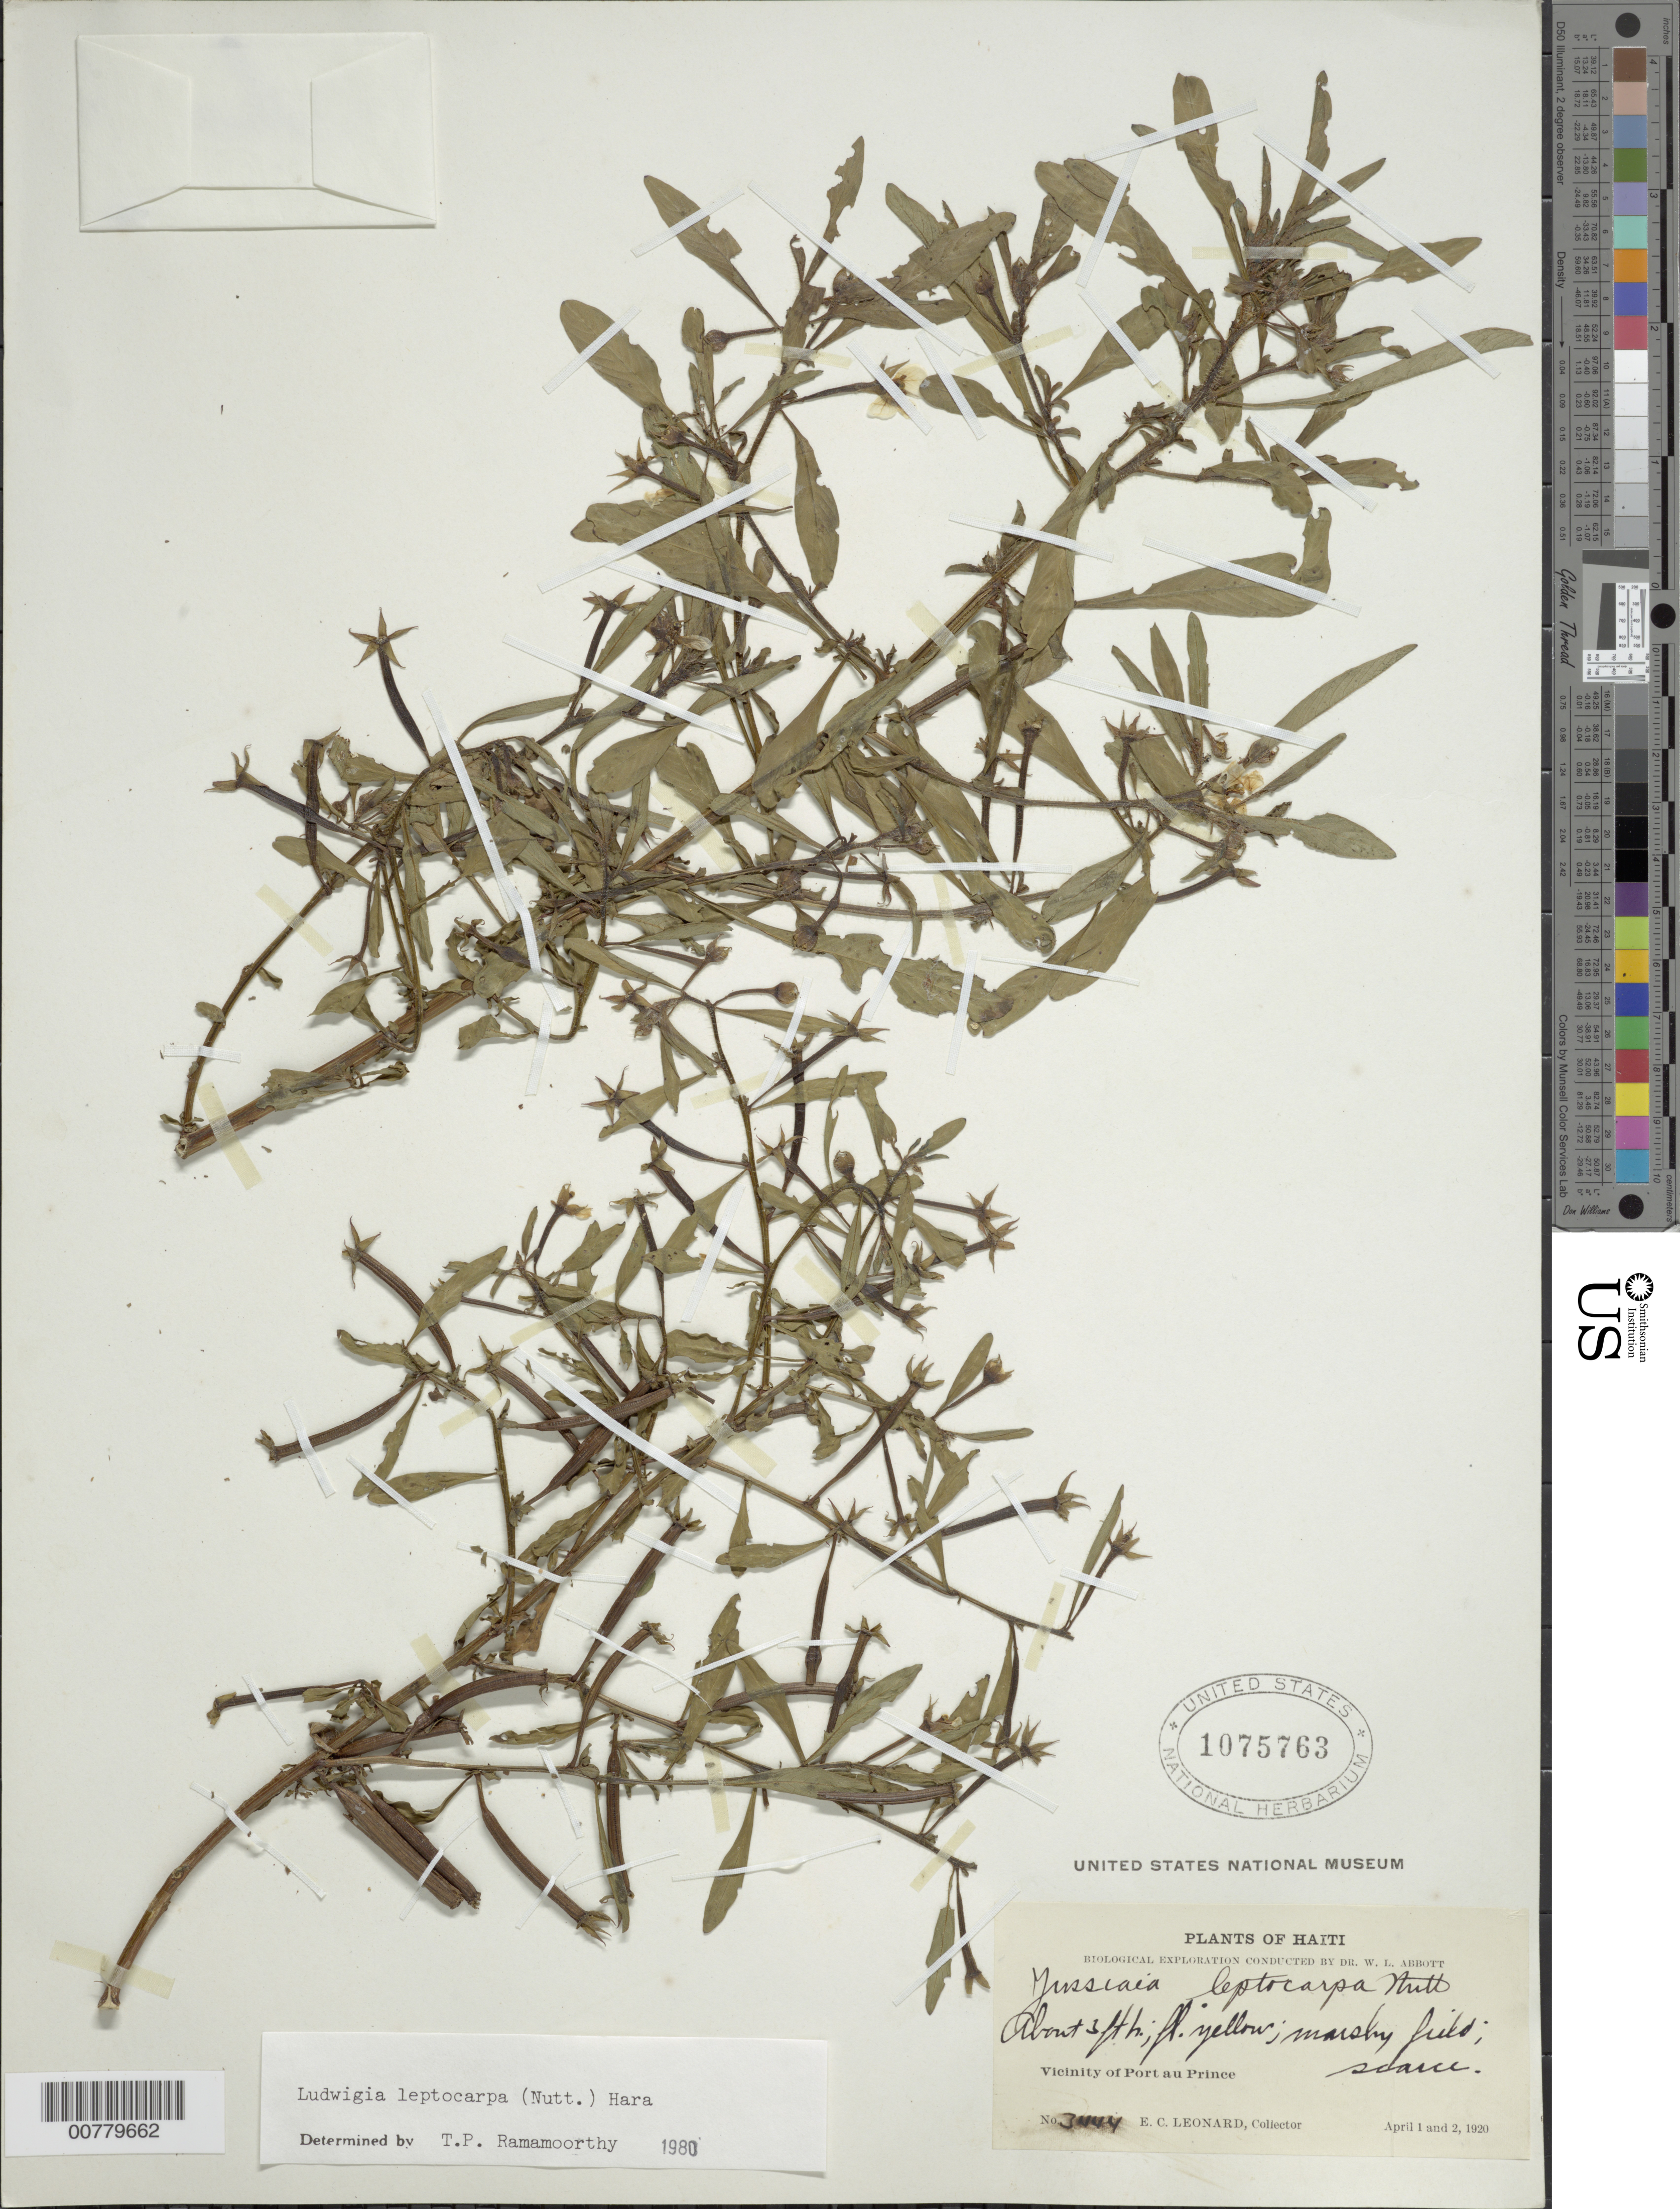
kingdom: Plantae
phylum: Tracheophyta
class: Magnoliopsida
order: Myrtales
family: Onagraceae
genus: Ludwigia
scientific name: Ludwigia leptocarpa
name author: (Nutt.) H. Hara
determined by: Ramamoorthy, T. P.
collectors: E. C. Leonard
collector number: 3444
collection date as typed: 01 Apr 1920 and 02 Apr 1920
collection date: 1920-04-01,1920-04-02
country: Haiti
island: Hispaniola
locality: Vicinity of Port au Prince.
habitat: Marshy field, scarce.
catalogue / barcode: US 1075763